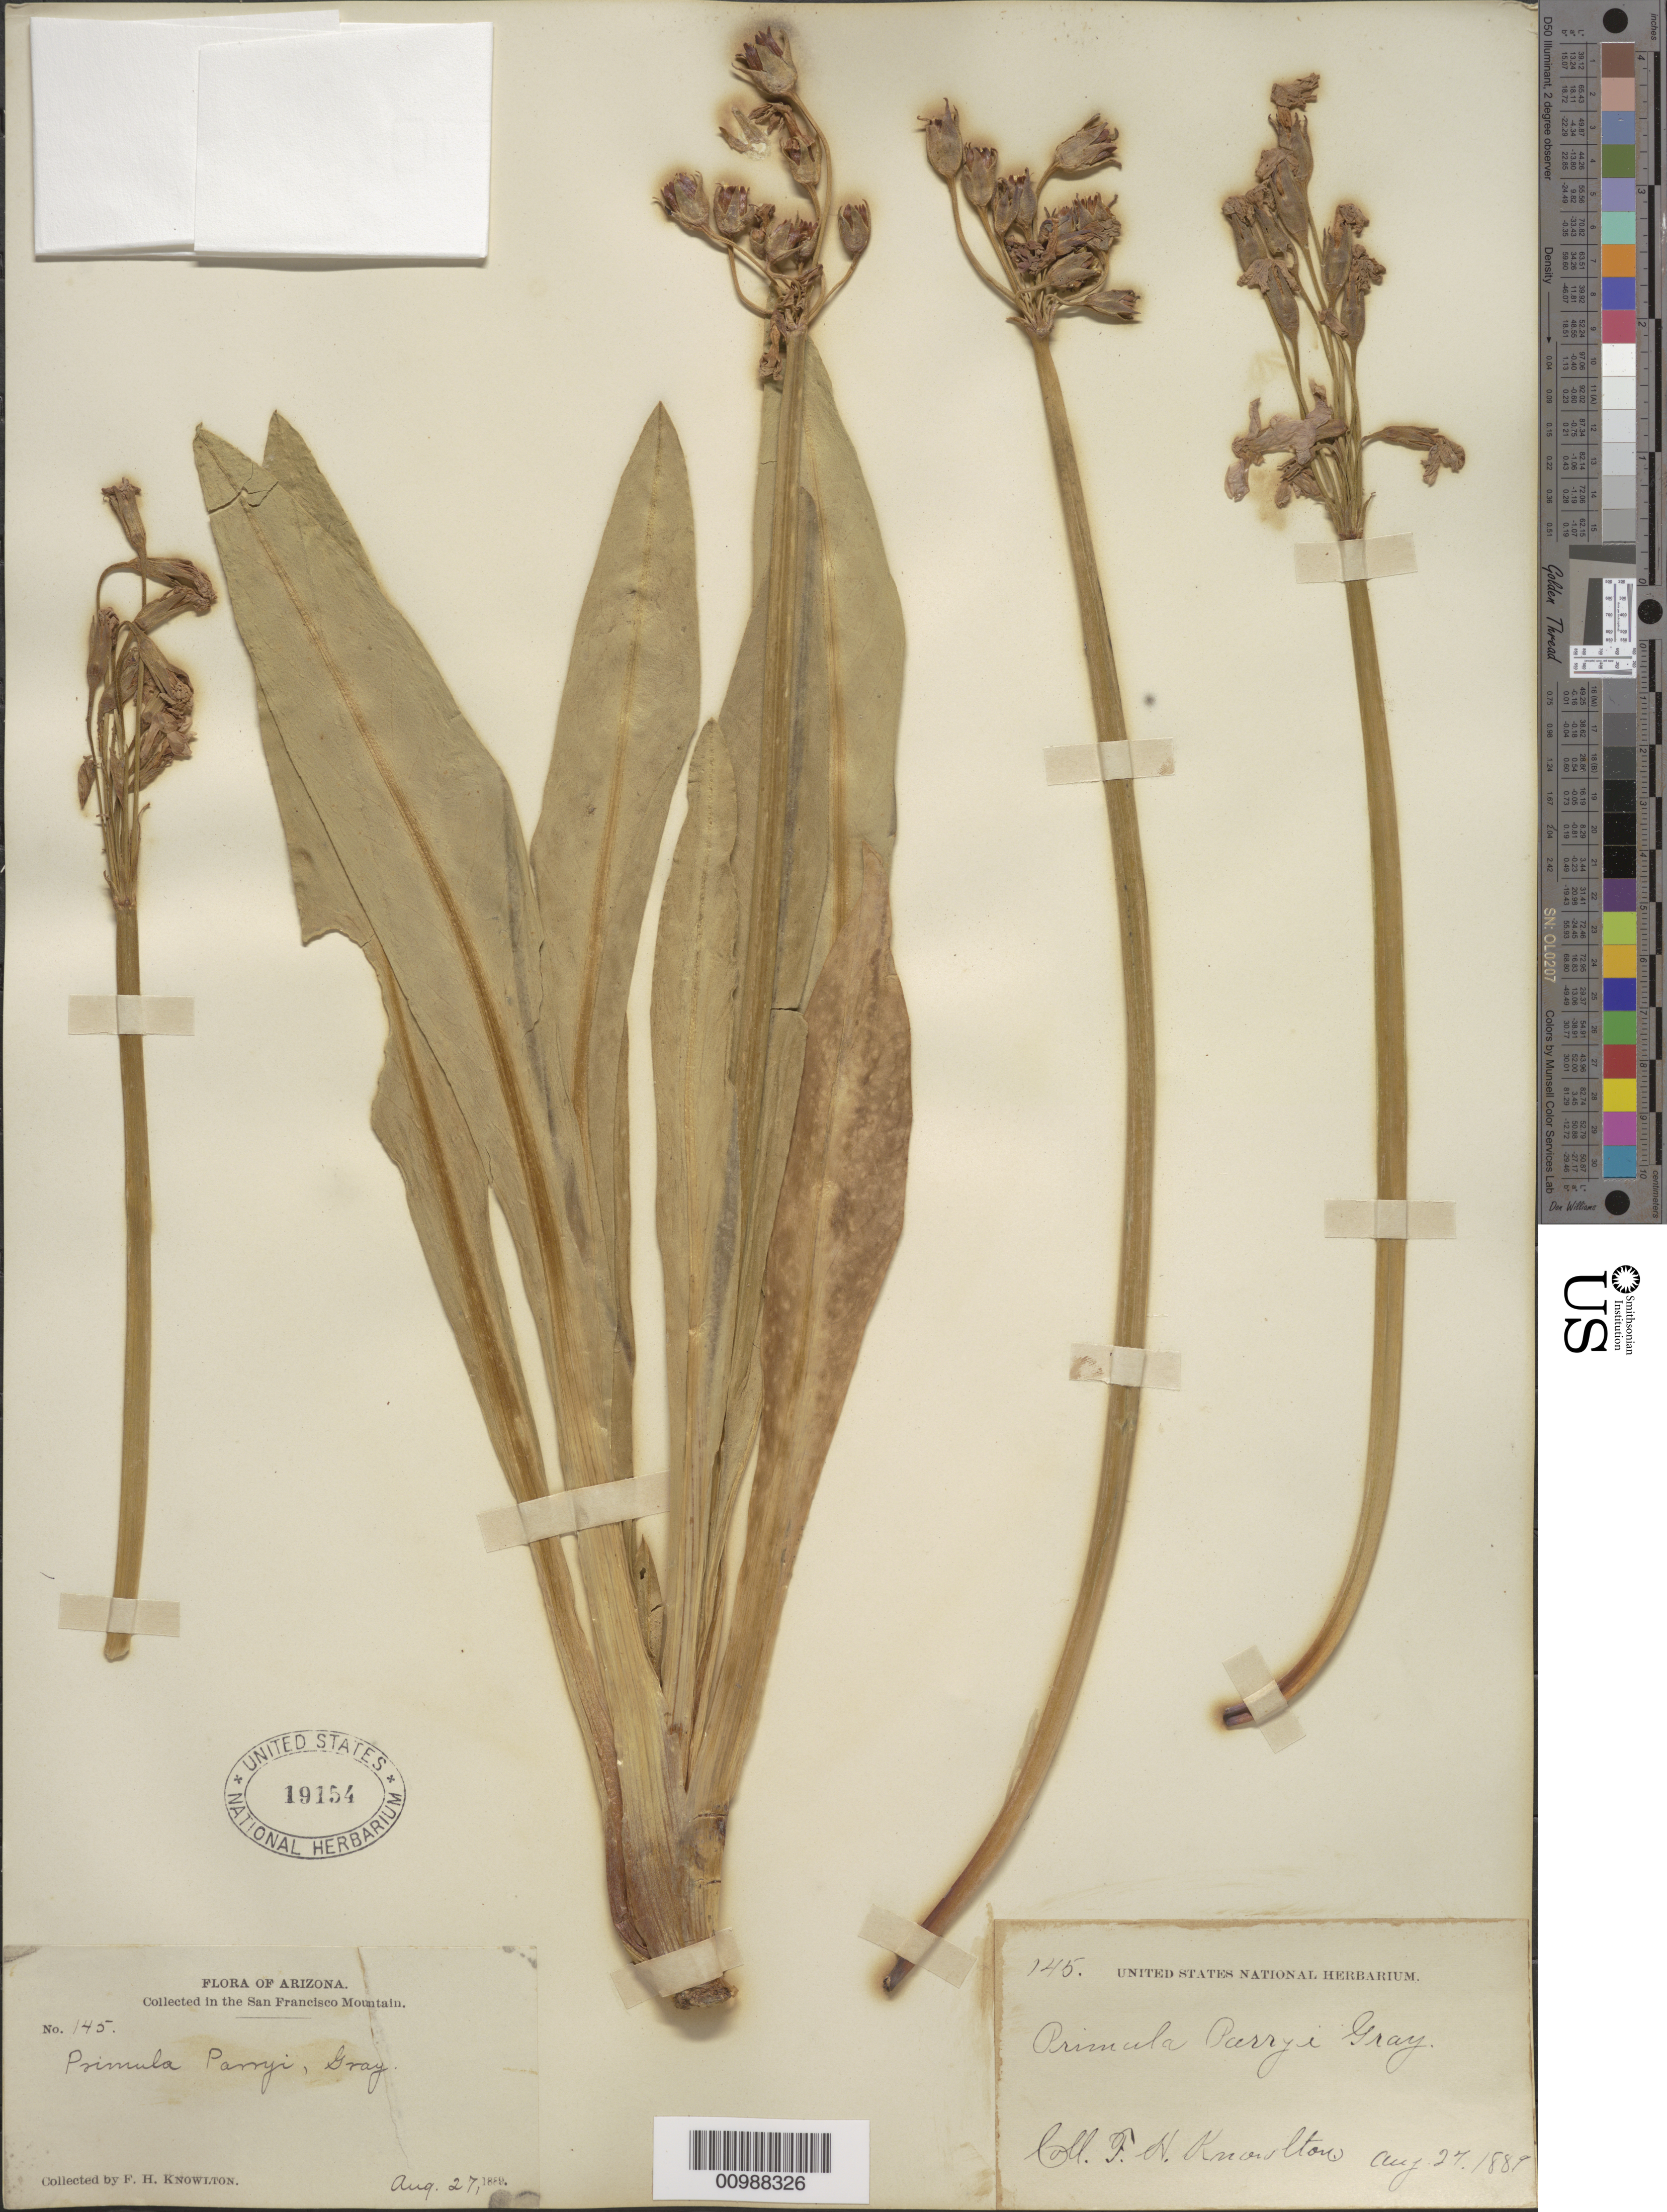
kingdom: Plantae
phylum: Tracheophyta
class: Magnoliopsida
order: Ericales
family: Primulaceae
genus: Primula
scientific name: Primula parryi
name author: A. Gray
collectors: F. H. Knowlton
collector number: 145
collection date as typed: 27 Aug 1889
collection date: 1889-08-27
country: United States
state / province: Arizona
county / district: Coconino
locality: San Francisco Mountains.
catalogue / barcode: US 19154